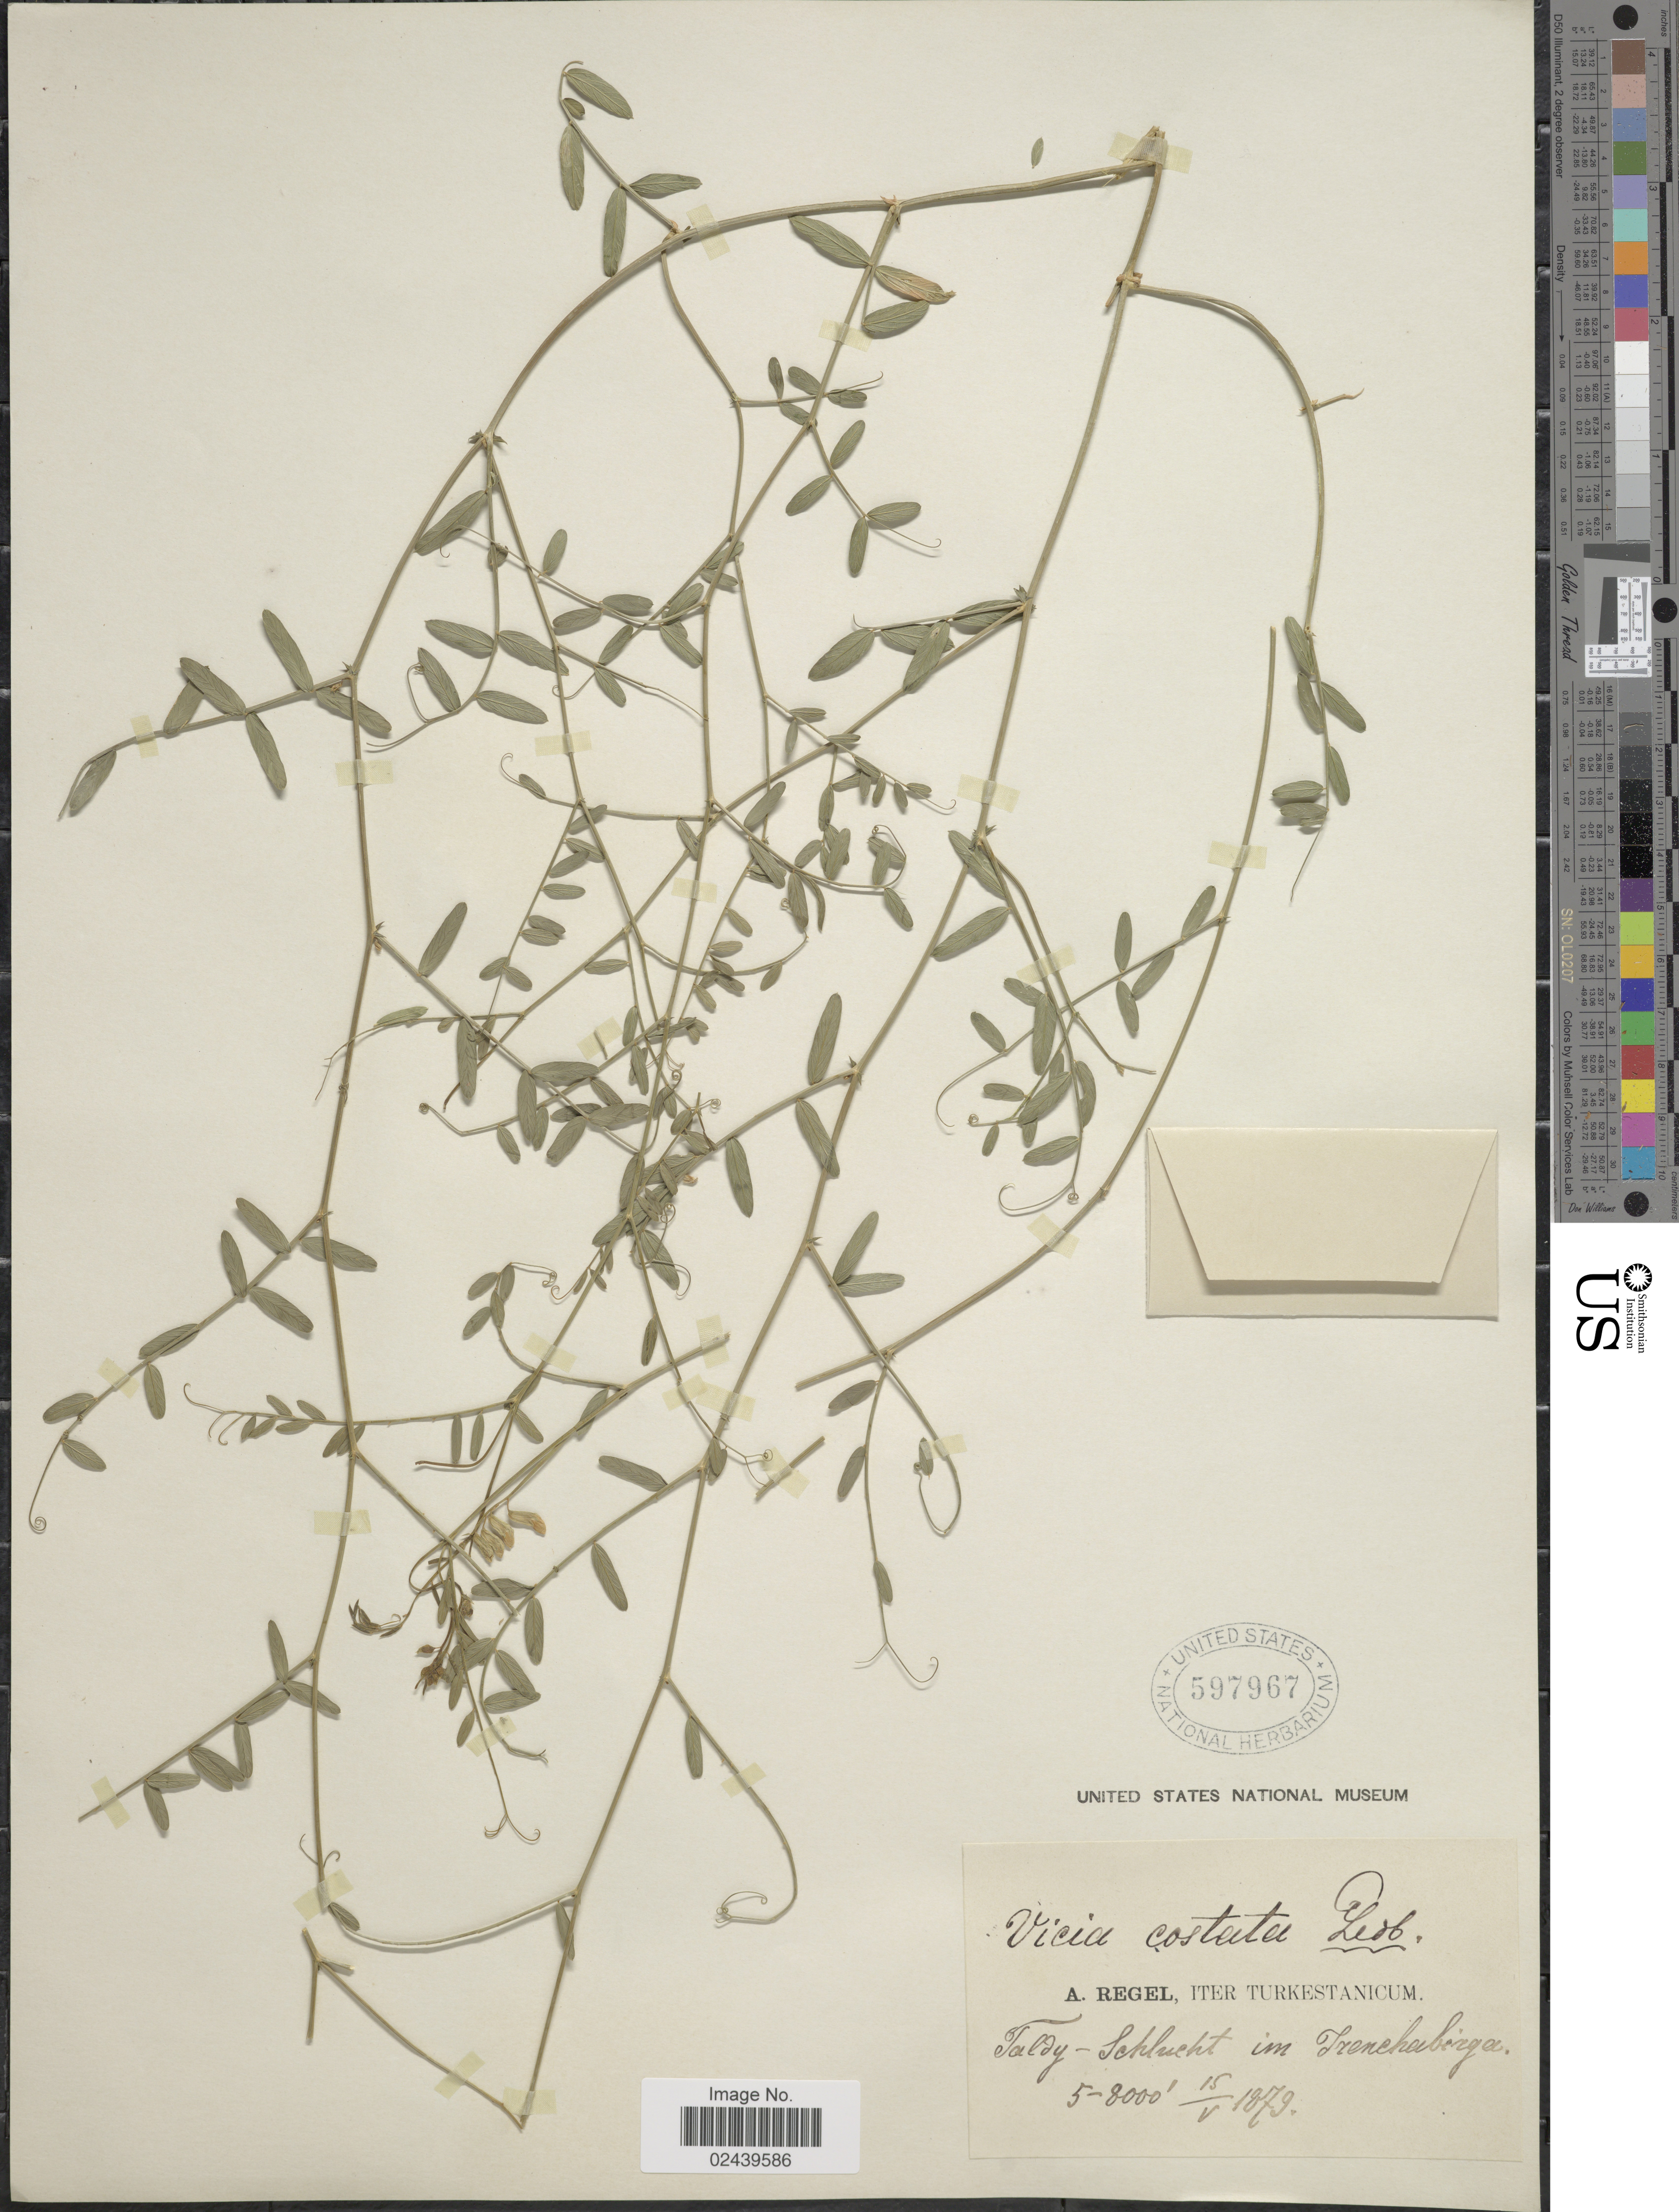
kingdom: Plantae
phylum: Tracheophyta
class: Magnoliopsida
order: Fabales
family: Fabaceae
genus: Vicia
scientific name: Vicia costata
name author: Ledeb.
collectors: A. Regel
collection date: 1879-05-15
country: Uzbekistan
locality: Turkestanicum. Taldy-Schlucht in Trenchaberga [interpreted]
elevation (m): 1524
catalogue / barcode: US 597967